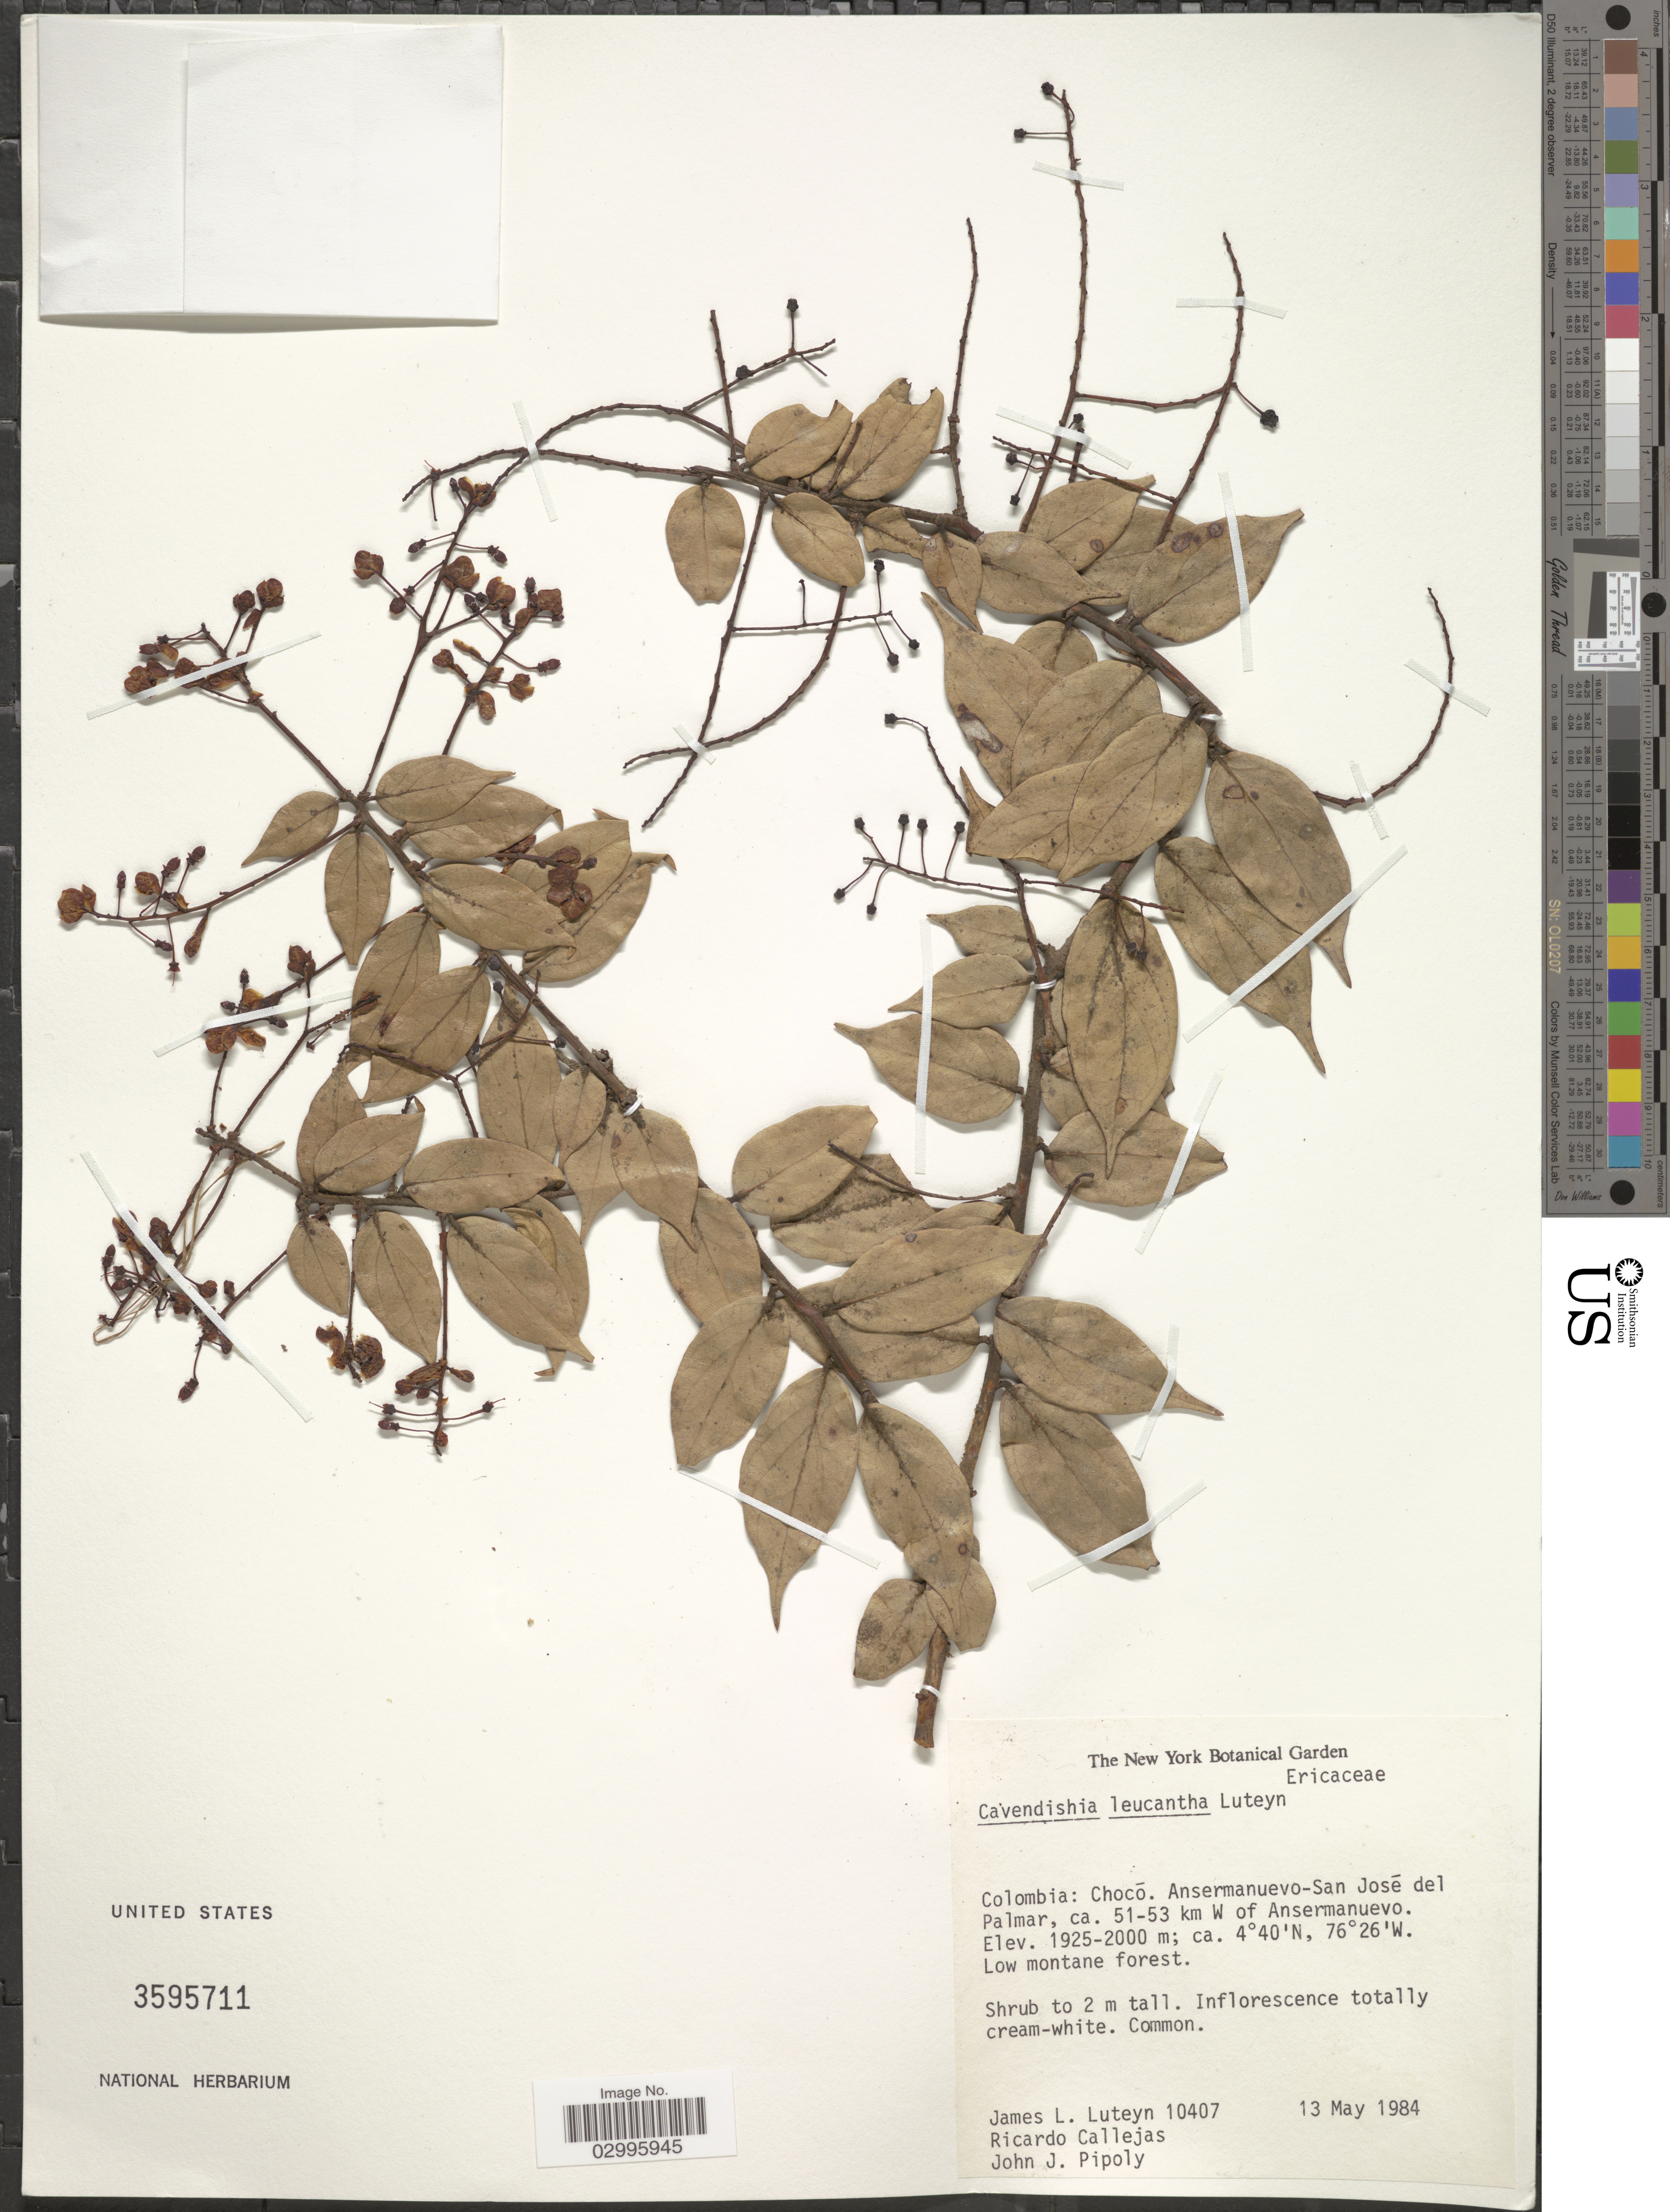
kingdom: Plantae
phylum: Tracheophyta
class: Magnoliopsida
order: Ericales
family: Ericaceae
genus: Cavendishia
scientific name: Cavendishia leucantha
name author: Luteyn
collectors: J. Luteyn, R. Callejas & J. J. Pipoly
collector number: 10407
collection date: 1984-05-13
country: Colombia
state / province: Chocó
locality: Ansermanuevo-San José del Palmar, ca. 51-53 km W of Ansermanuevo.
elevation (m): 1925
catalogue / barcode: US 3595711